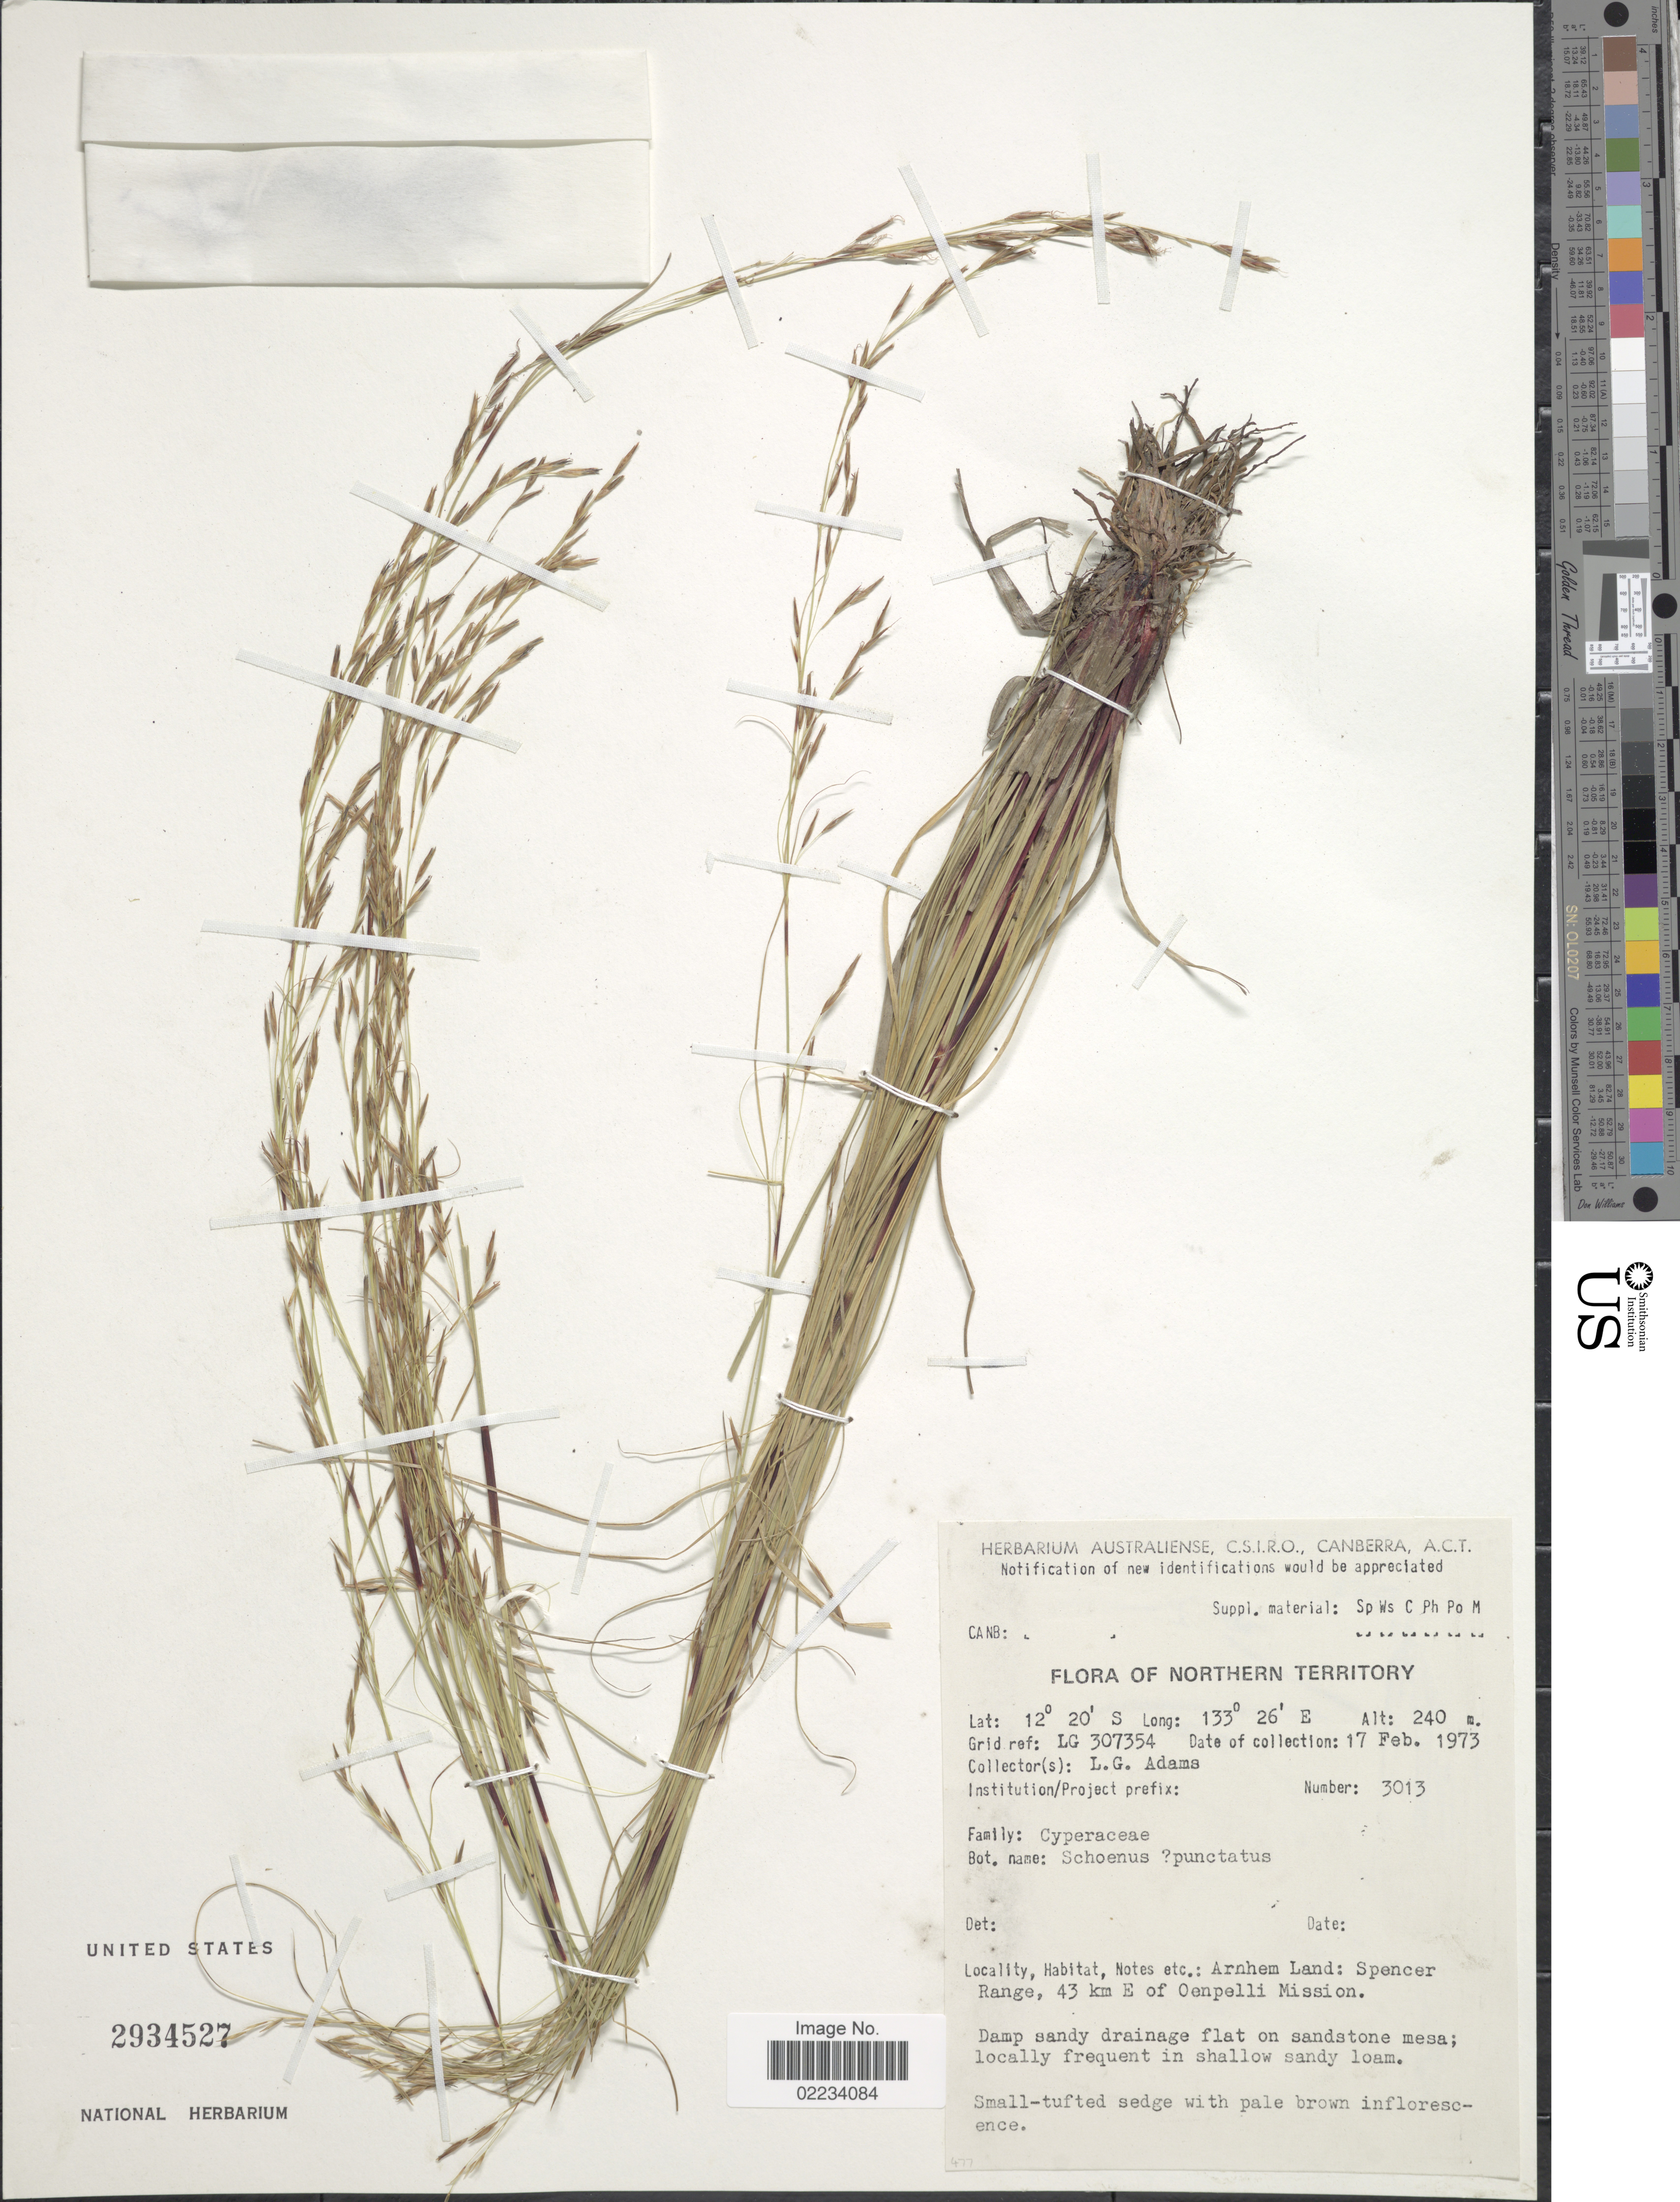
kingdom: Plantae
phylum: Tracheophyta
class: Liliopsida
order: Poales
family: Cyperaceae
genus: Schoenus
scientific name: Schoenus sp.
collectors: L. G. Adams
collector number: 3013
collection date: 1973-02-17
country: Australia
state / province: Northern Territory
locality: Arnhem Land: Spencer Range, 43 km E of Oenpeli Mission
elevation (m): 240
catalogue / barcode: US 2934527